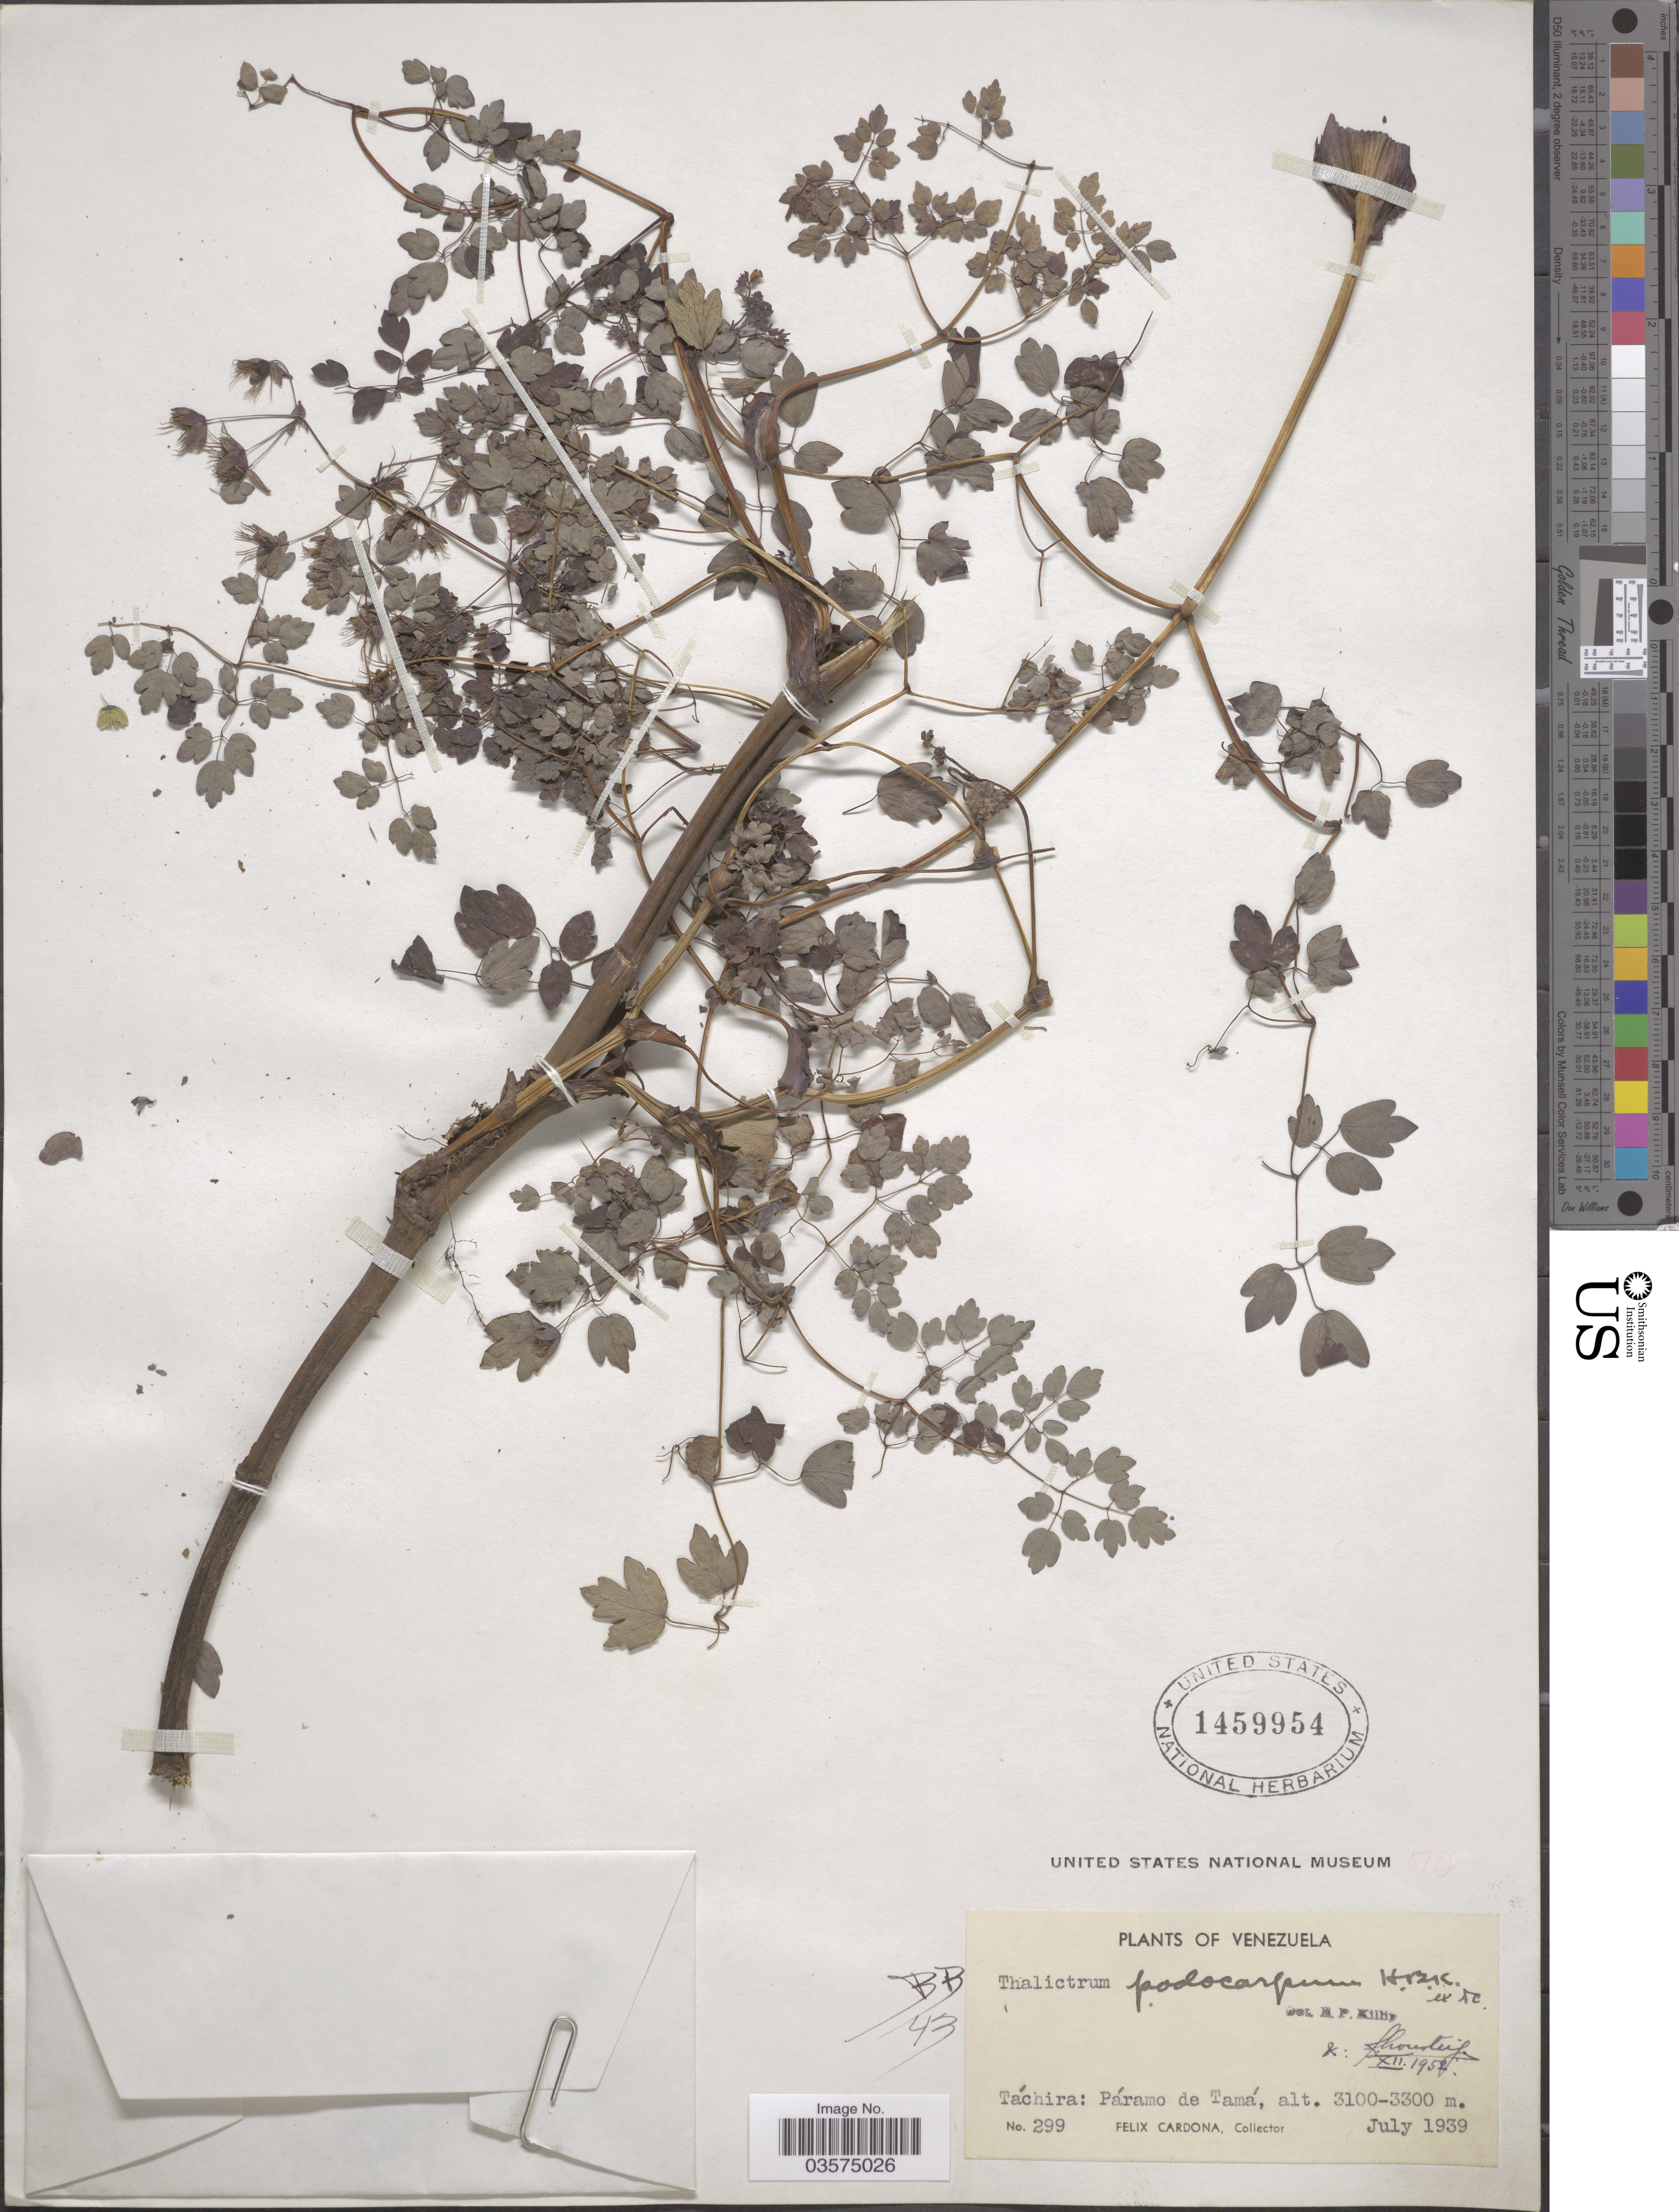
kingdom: Plantae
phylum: Tracheophyta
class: Magnoliopsida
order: Ranunculales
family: Ranunculaceae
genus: Thalictrum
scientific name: Thalictrum podocarpum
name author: Kunth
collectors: F. Cardona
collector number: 299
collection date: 1939-07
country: Venezuela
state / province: Tachira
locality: Páramo de Tamá.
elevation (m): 3100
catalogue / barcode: US 1459954